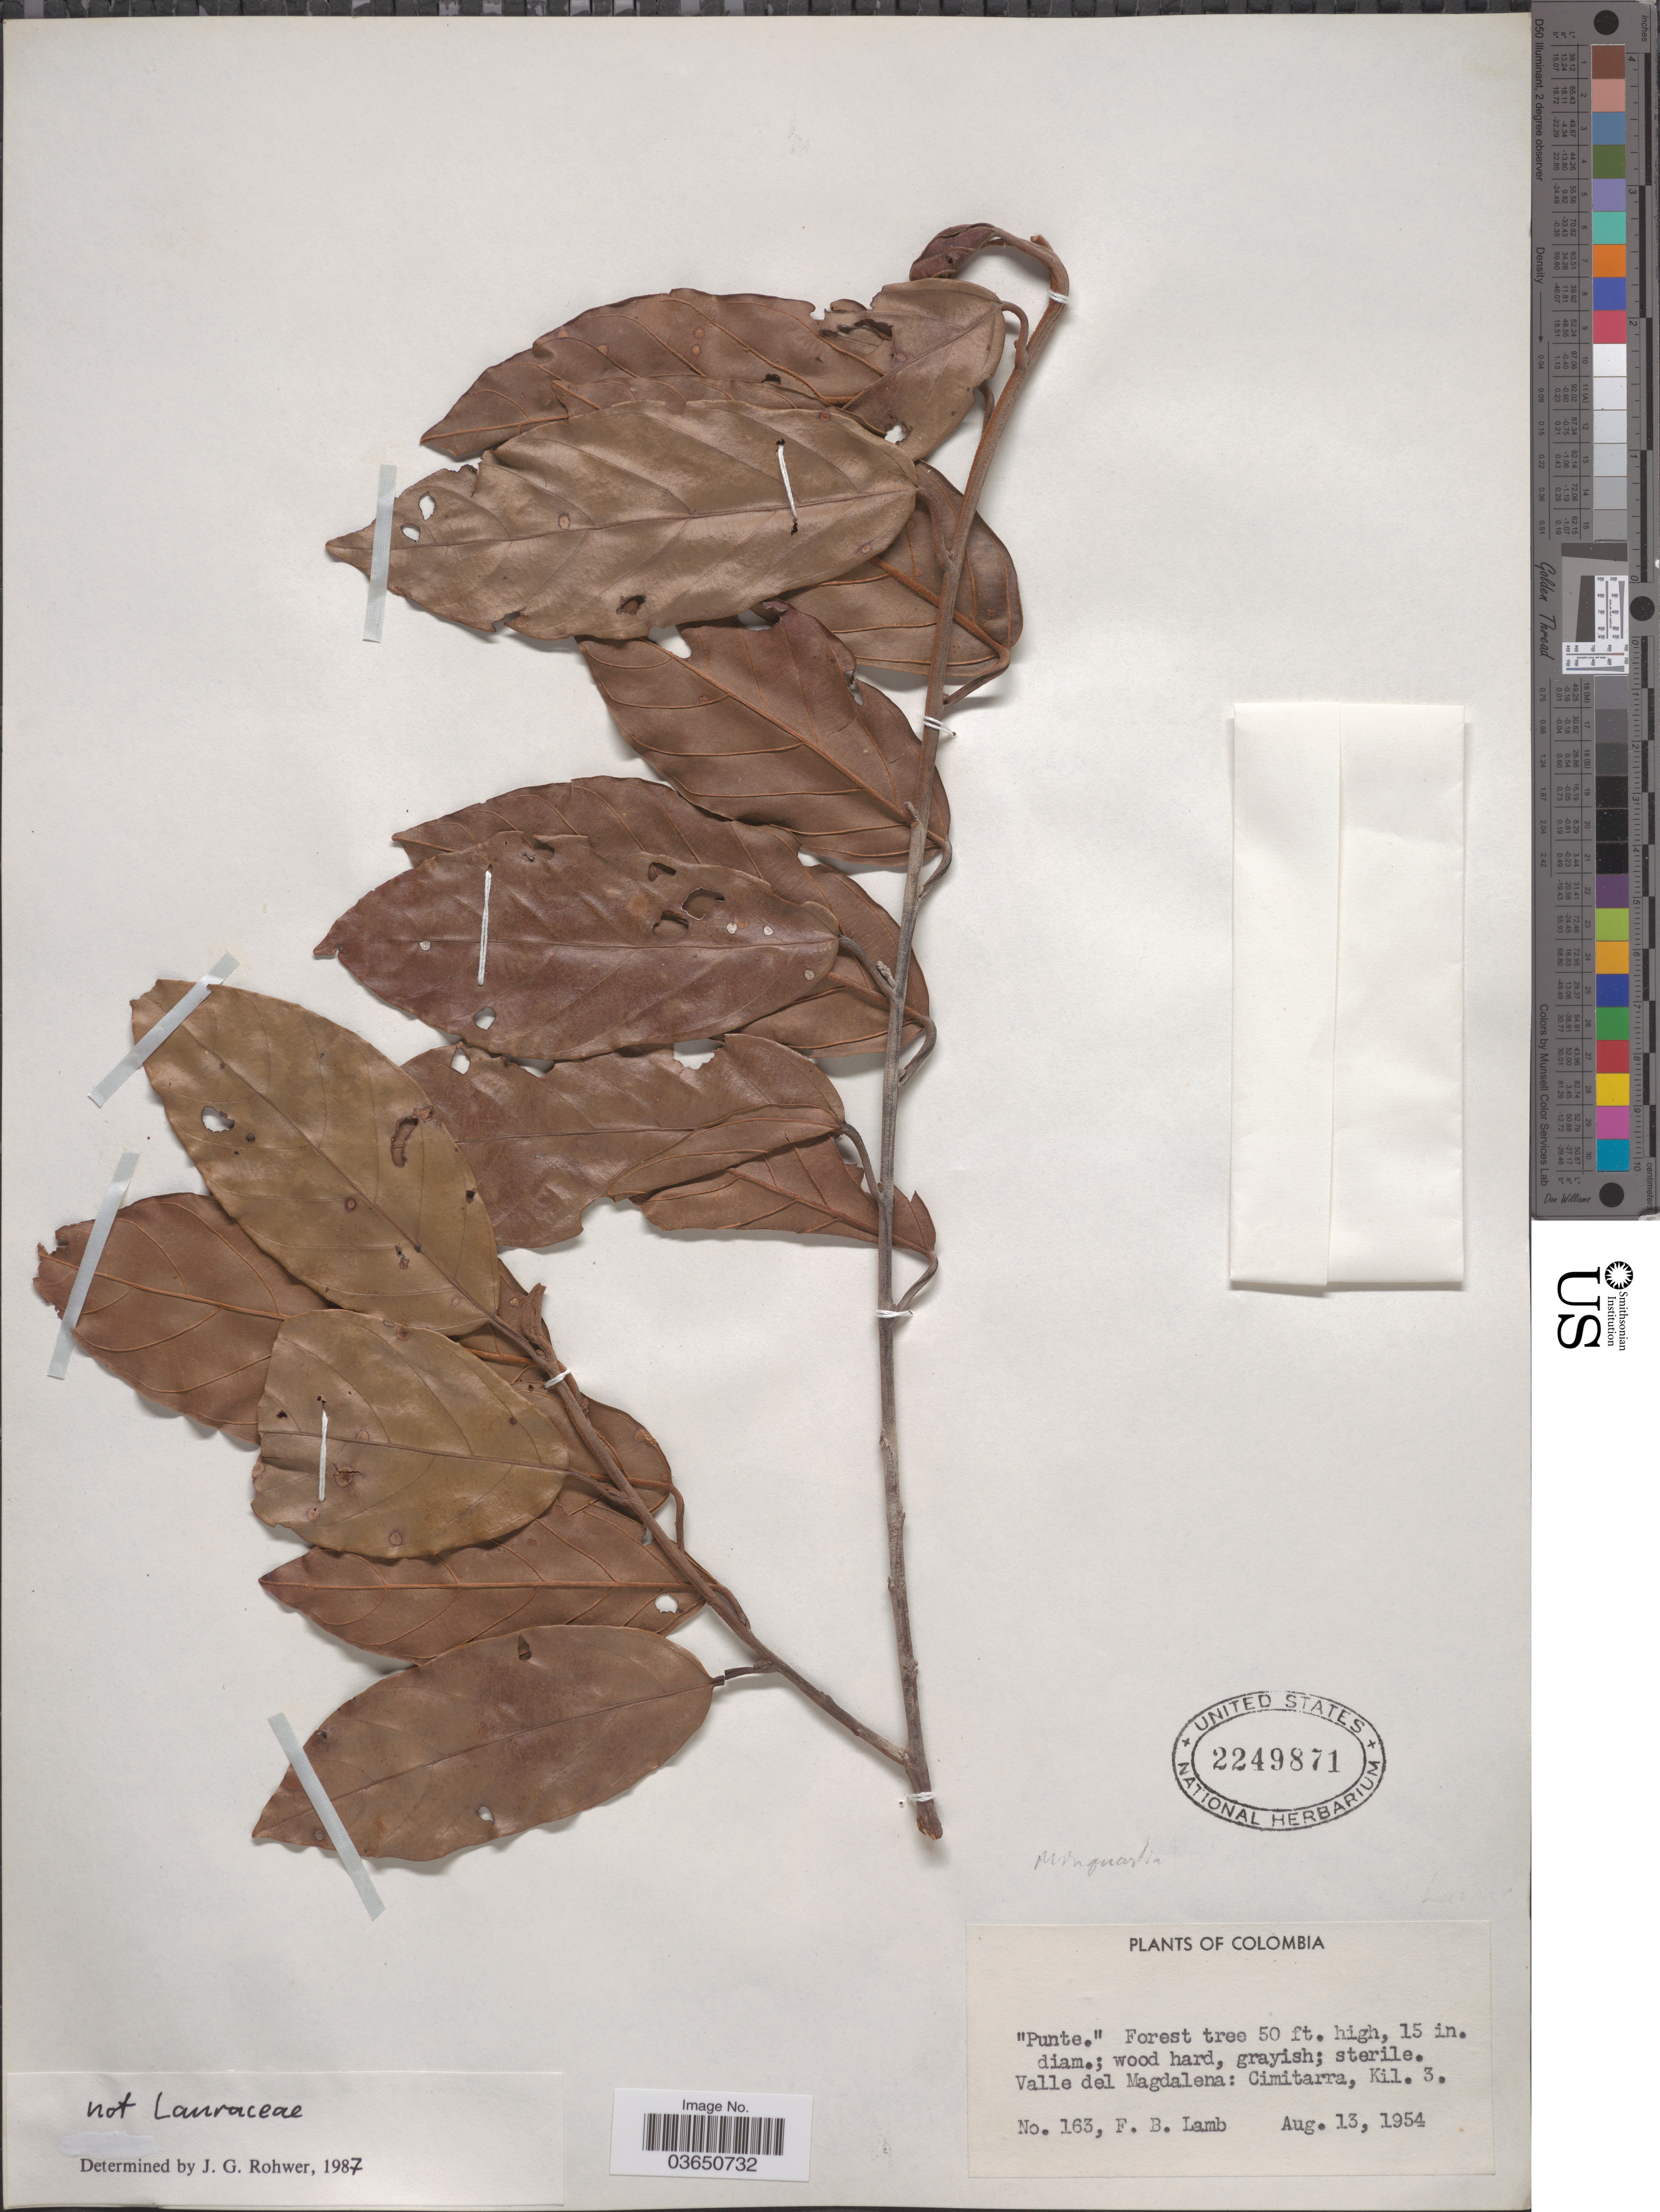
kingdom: Plantae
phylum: Tracheophyta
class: Magnoliopsida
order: Santalales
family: Coulaceae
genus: Minquartia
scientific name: Minquartia guianensis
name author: Aubl.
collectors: F. H. Lamb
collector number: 163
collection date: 1954-08-13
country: Colombia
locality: Valle del Magdalena: Cimitarra, Kil. 3.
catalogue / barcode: US 2249871